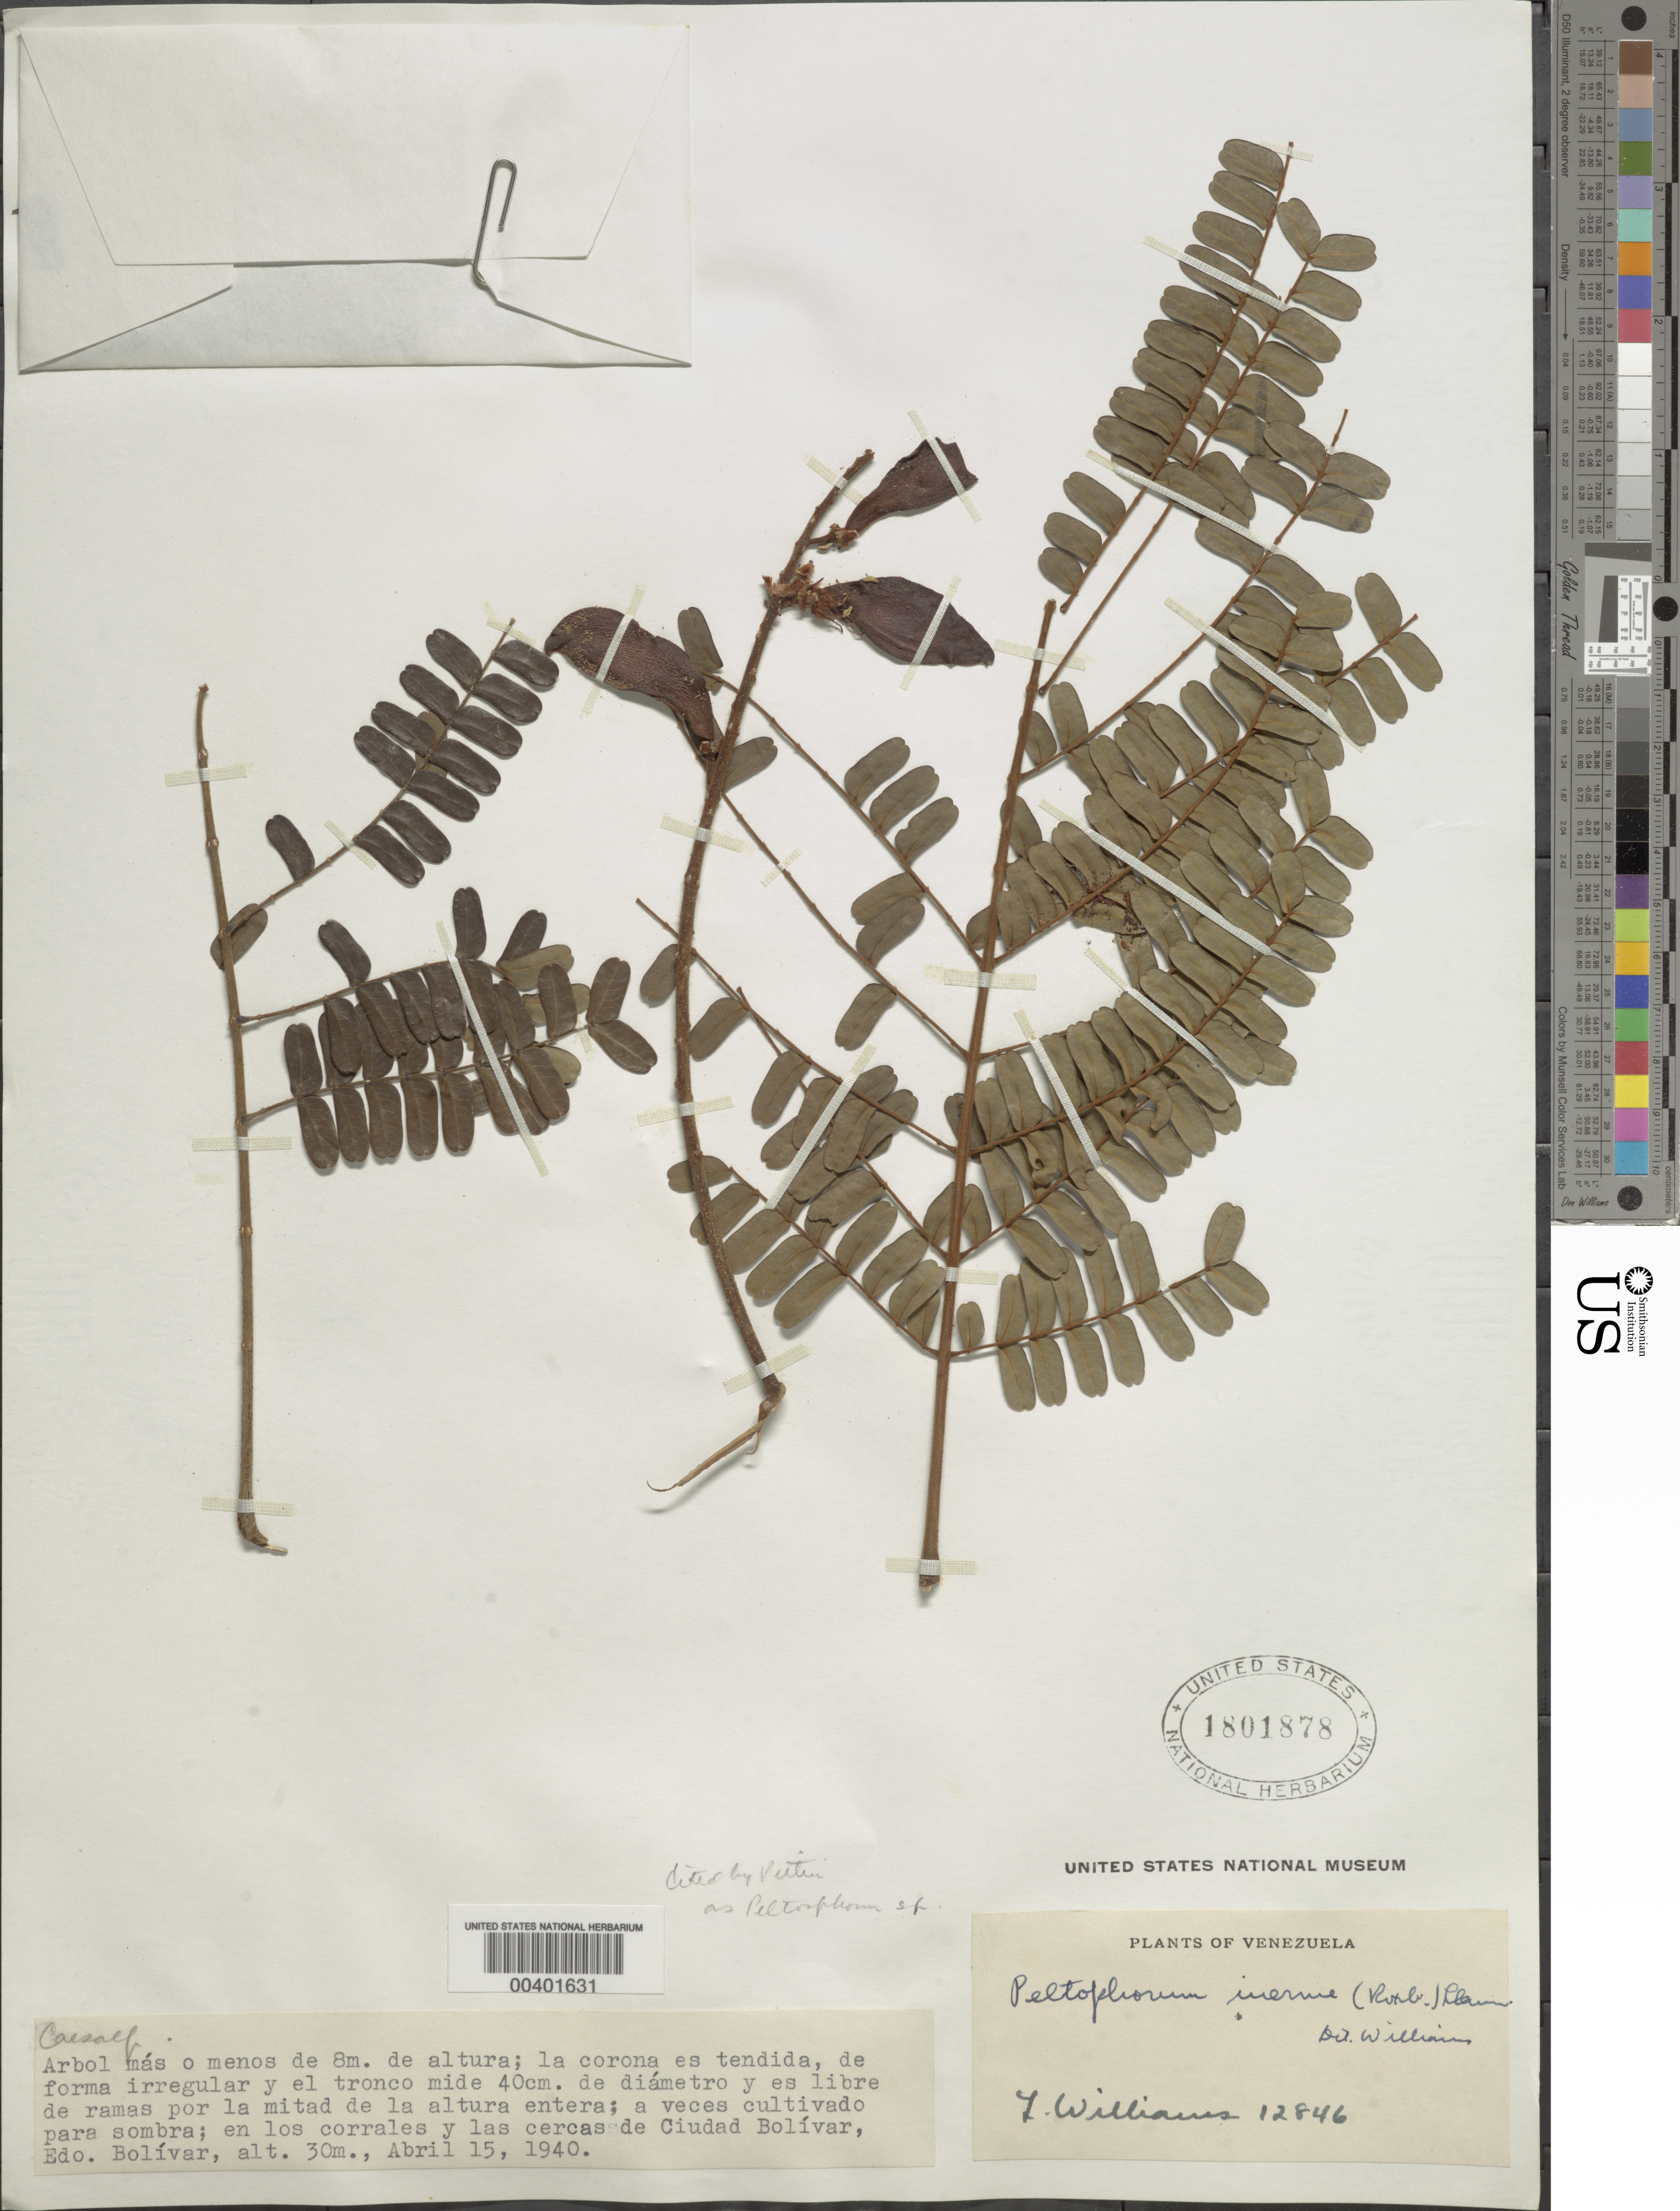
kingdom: Plantae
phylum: Tracheophyta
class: Magnoliopsida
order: Fabales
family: Fabaceae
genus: Peltophorum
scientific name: Peltophorum pterocarpum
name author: (DC.) Backer ex K. Heyne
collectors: Ll. Williams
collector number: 12846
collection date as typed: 15 Apr 1940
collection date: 1940-04-15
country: Venezuela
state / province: Bolivar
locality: Cuidad bolivar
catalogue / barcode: US 1801878